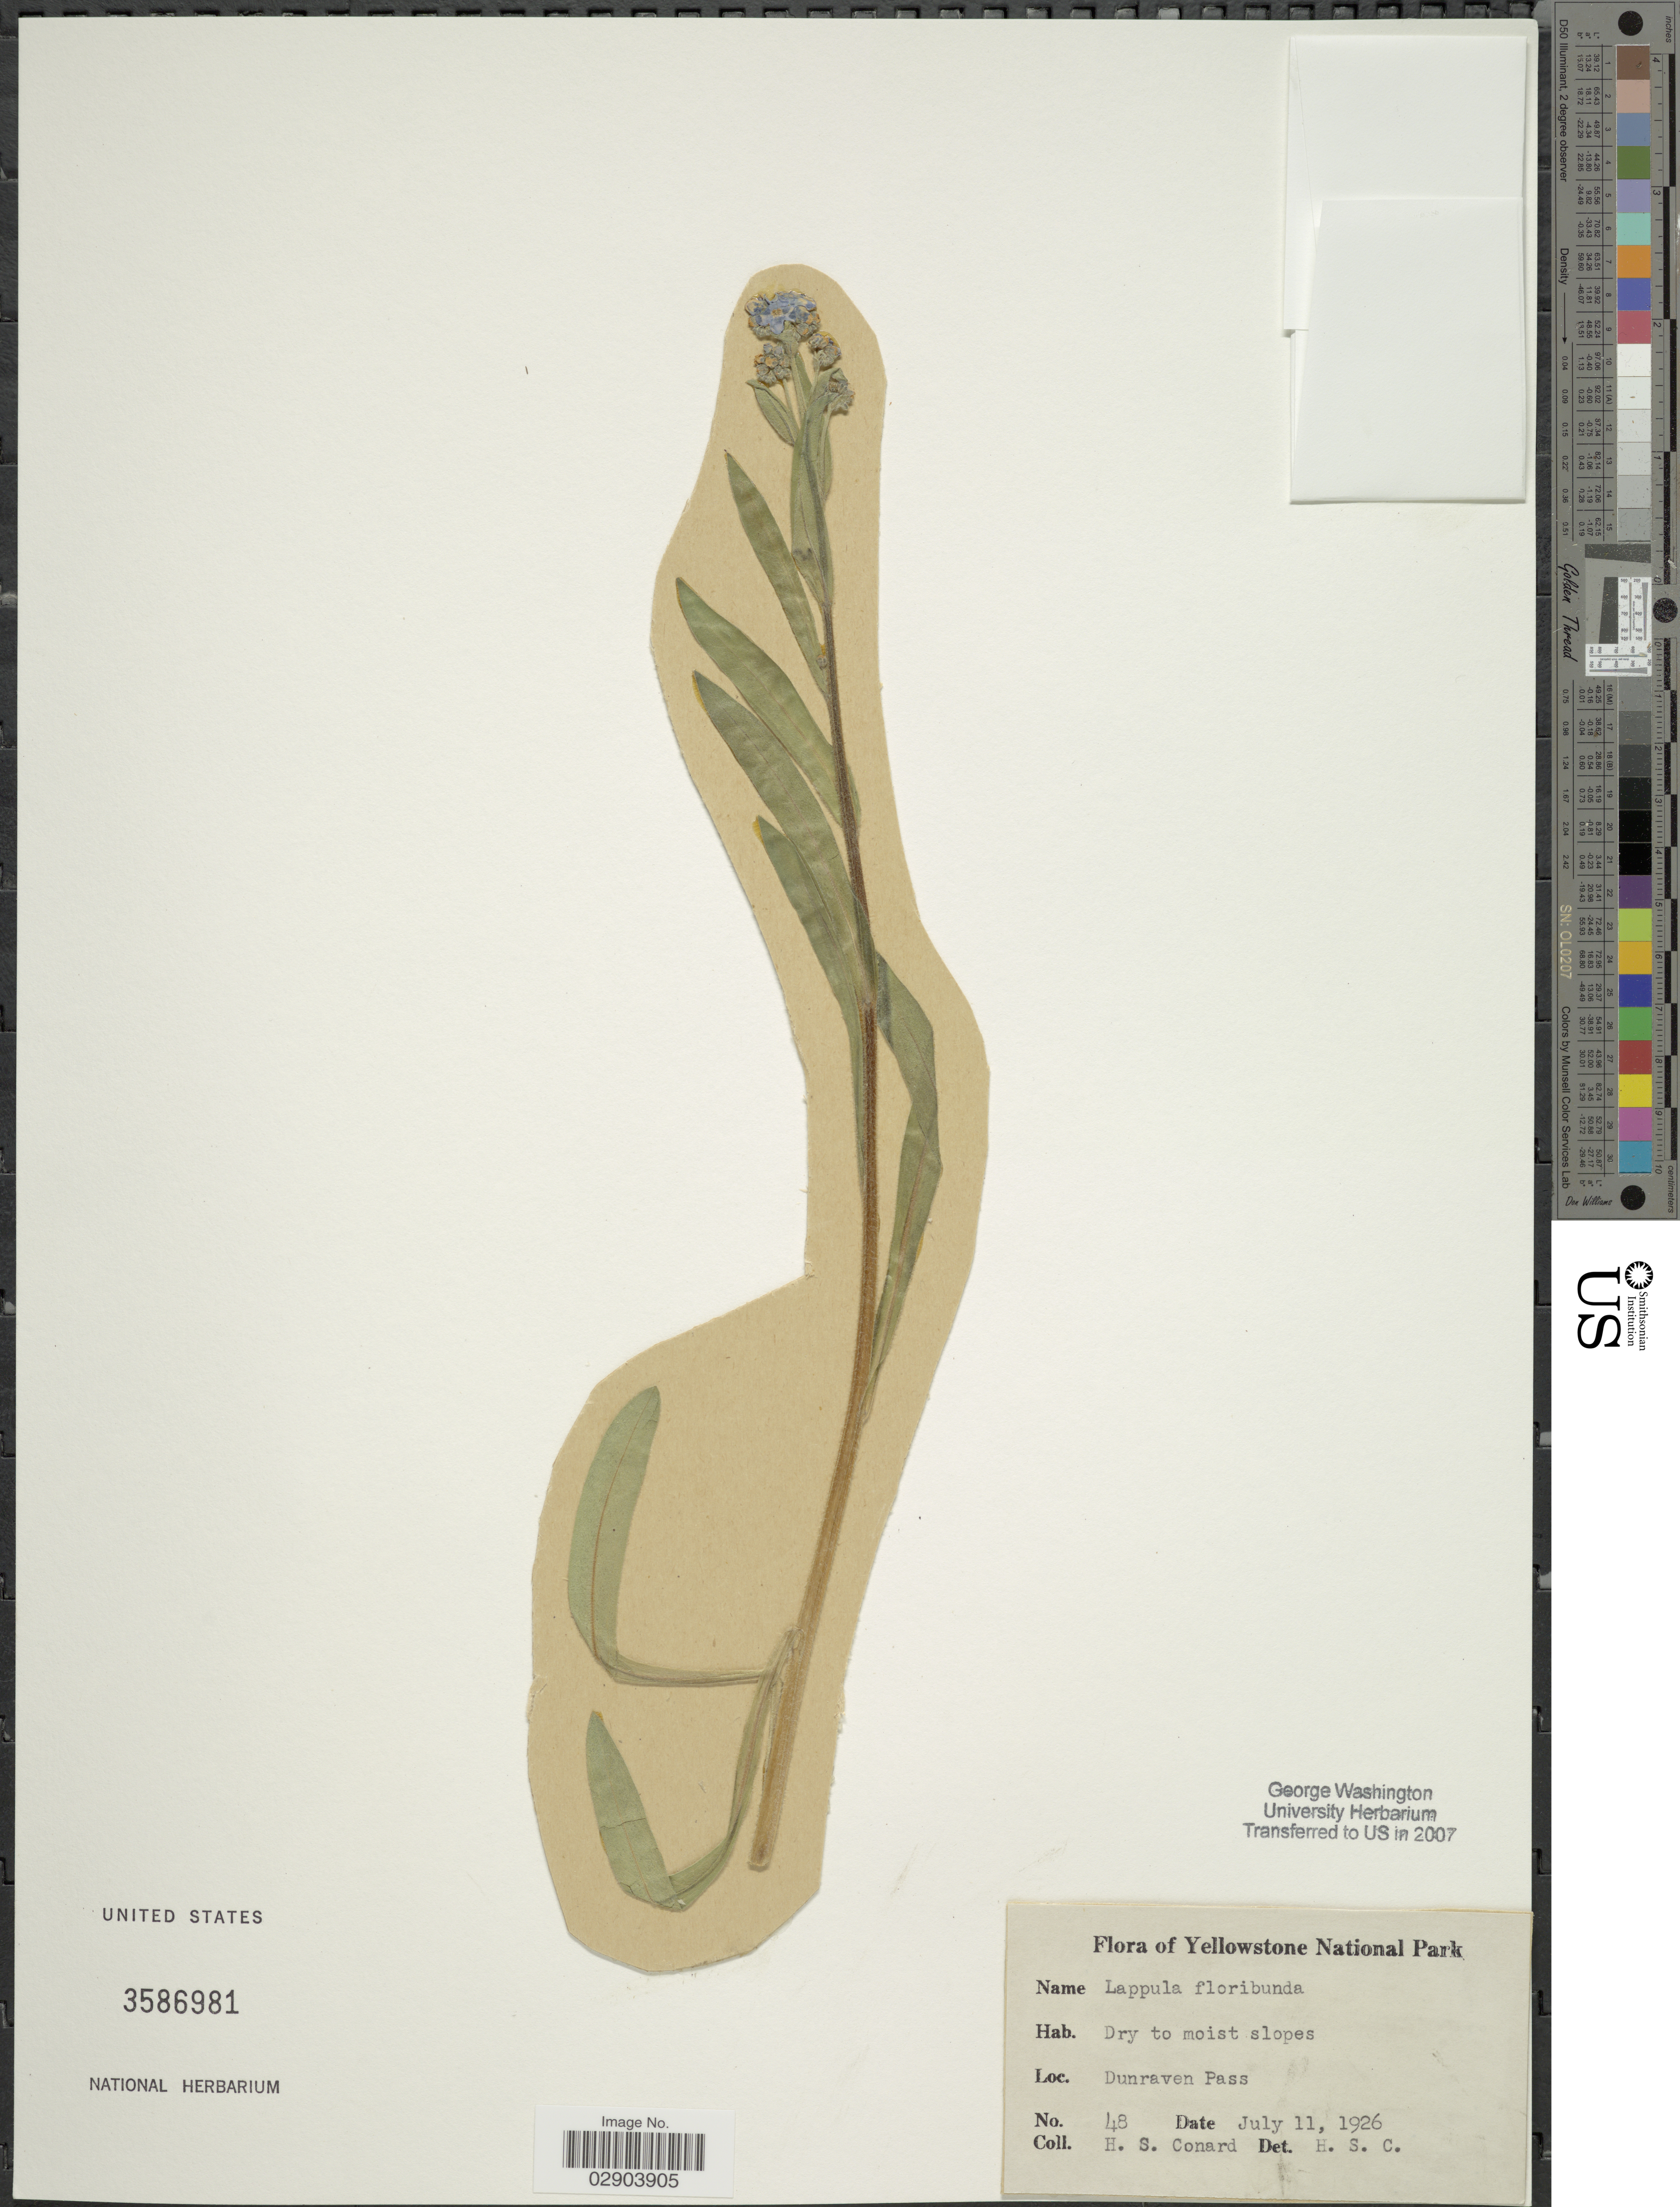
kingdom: Plantae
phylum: Tracheophyta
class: Magnoliopsida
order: Boraginales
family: Boraginaceae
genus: Hackelia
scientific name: Hackelia floribunda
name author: (Lehm.) I.M. Johnst.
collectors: H. S. Conard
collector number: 48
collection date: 1926-07-11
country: United States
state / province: Wyoming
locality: Yellowstone National Park, Dunraven Pass.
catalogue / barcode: US 3586981